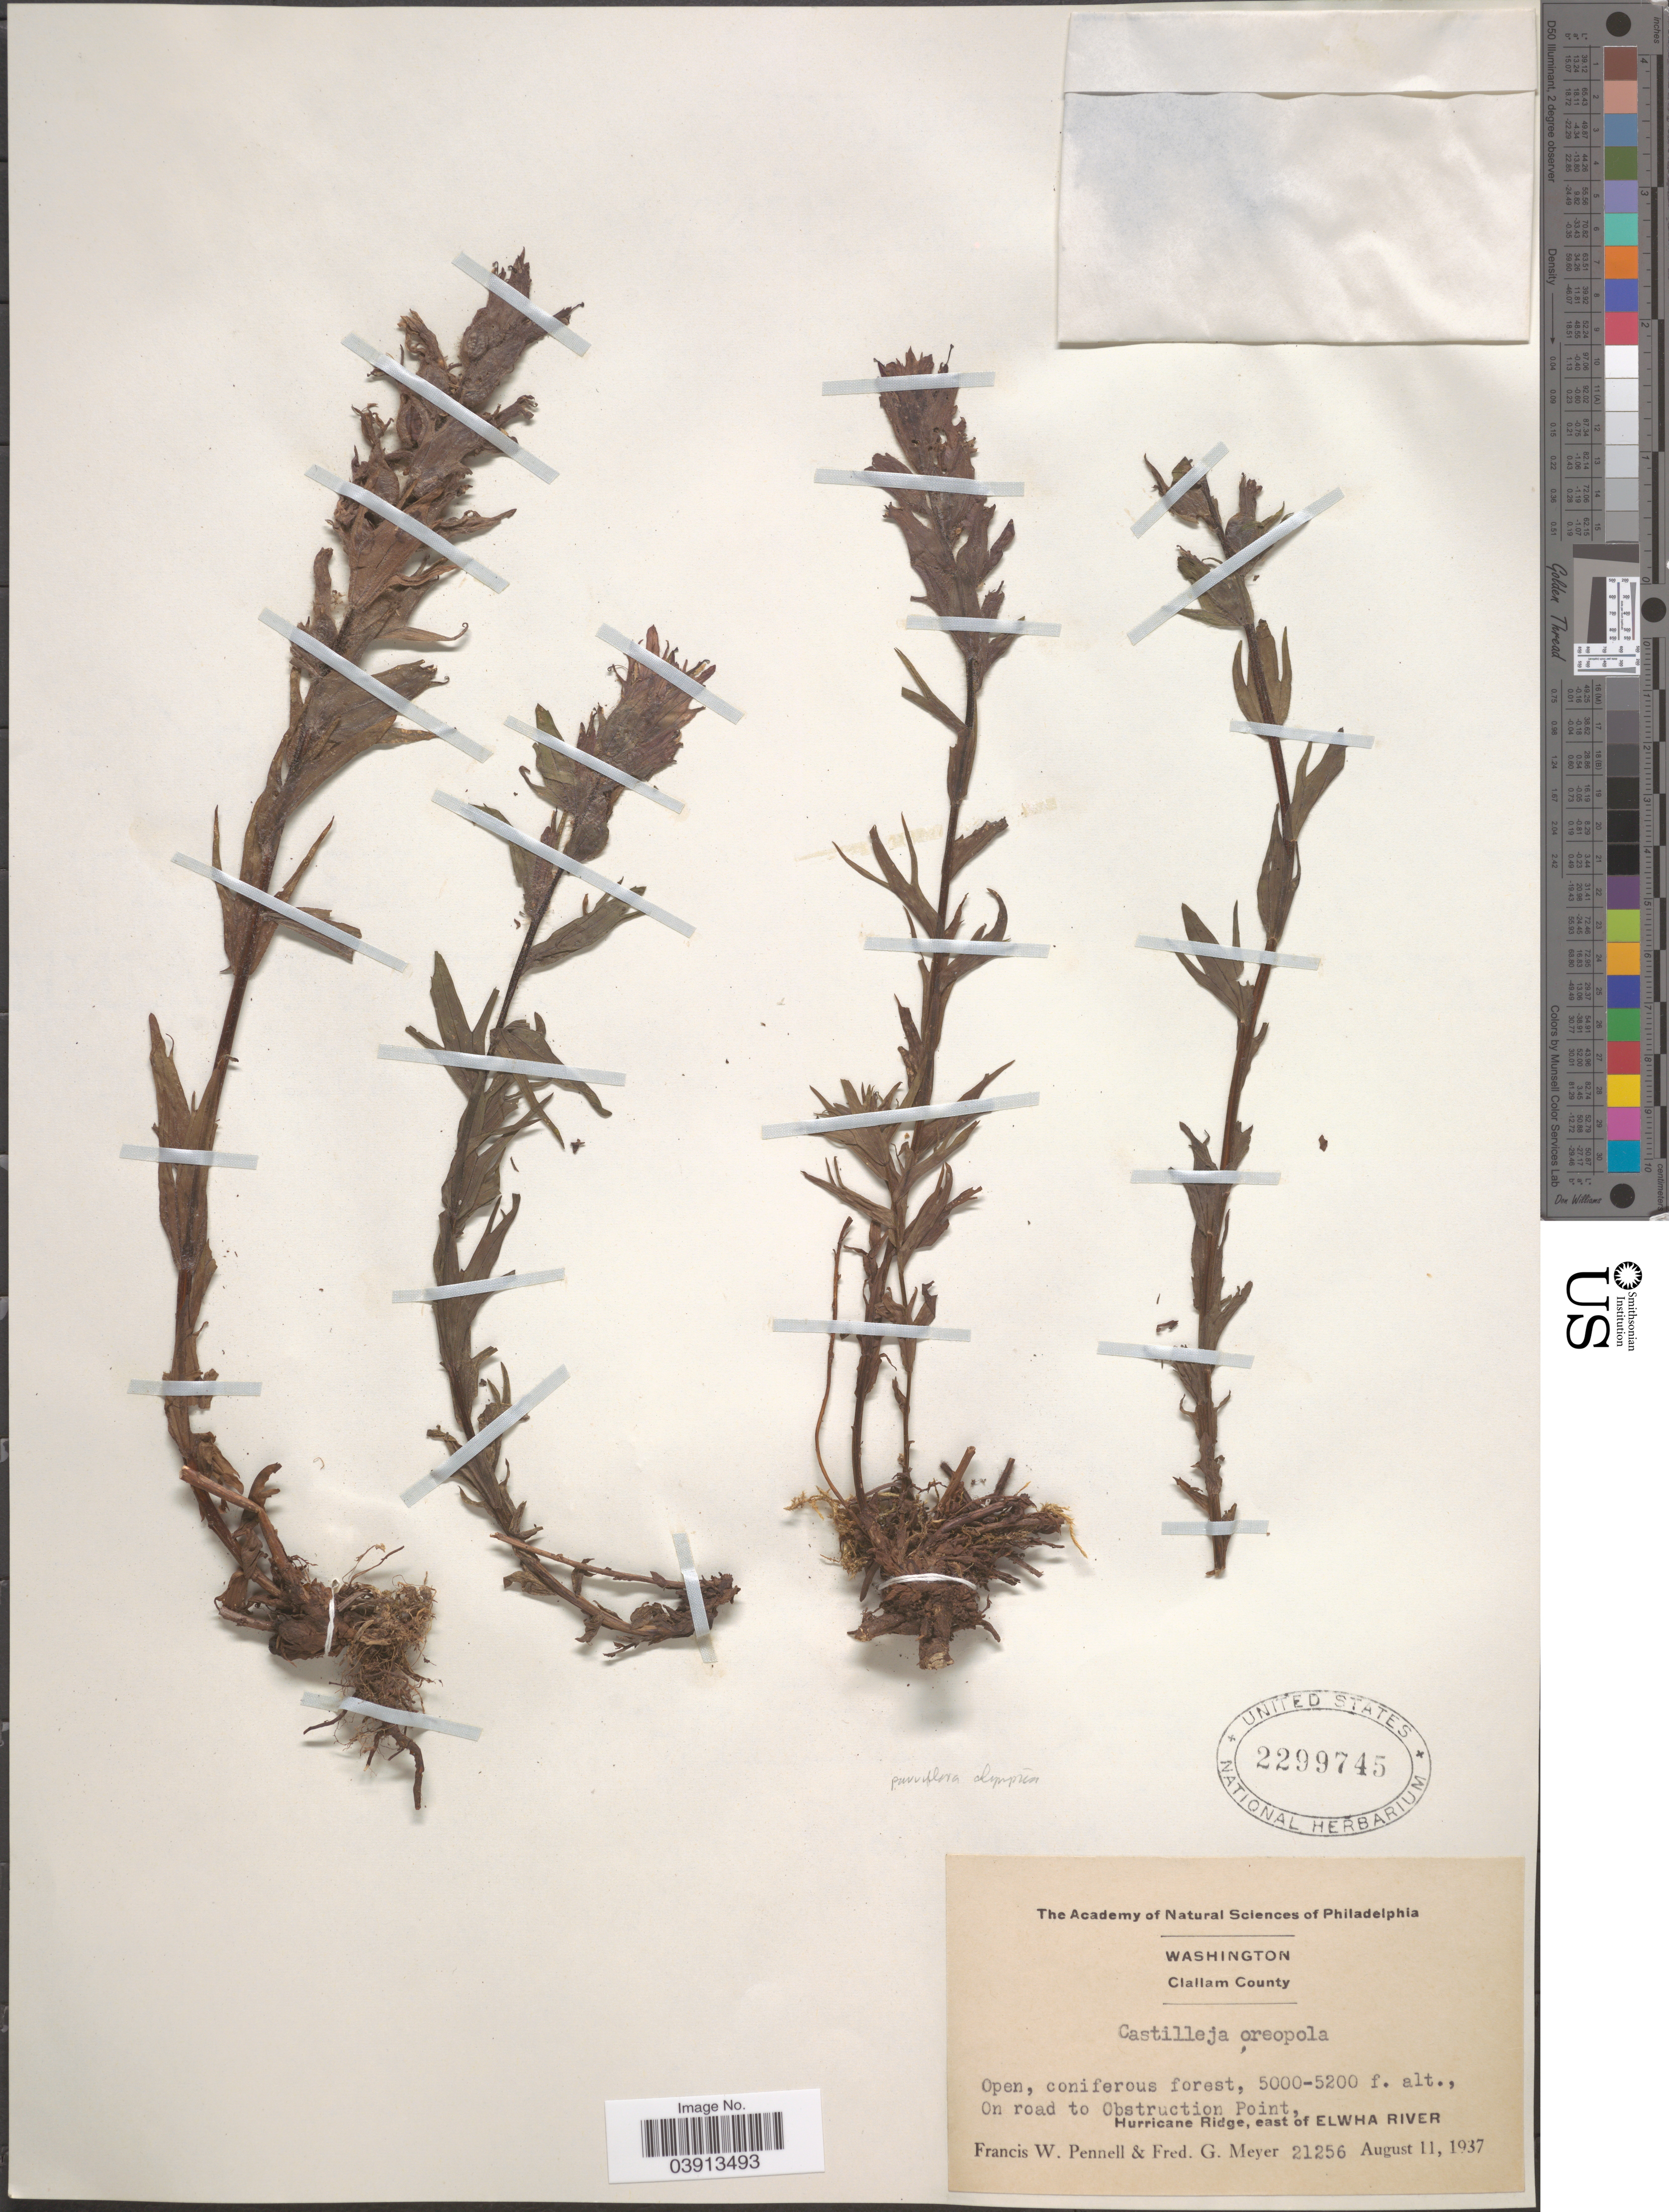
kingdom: Plantae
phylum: Tracheophyta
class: Magnoliopsida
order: Lamiales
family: Orobanchaceae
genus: Castilleja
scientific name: Castilleja parviflora var. olympica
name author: (G.N. Jones) Ownbey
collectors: F. W. Pennell & F. G. Meyer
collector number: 21256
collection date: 1937-08-11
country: United States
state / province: Washington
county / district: Clallam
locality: Clallam County. On road to Obstruction Point, Hurricane Ridge, east of Elwha River.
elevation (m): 1524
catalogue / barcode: US 2299745